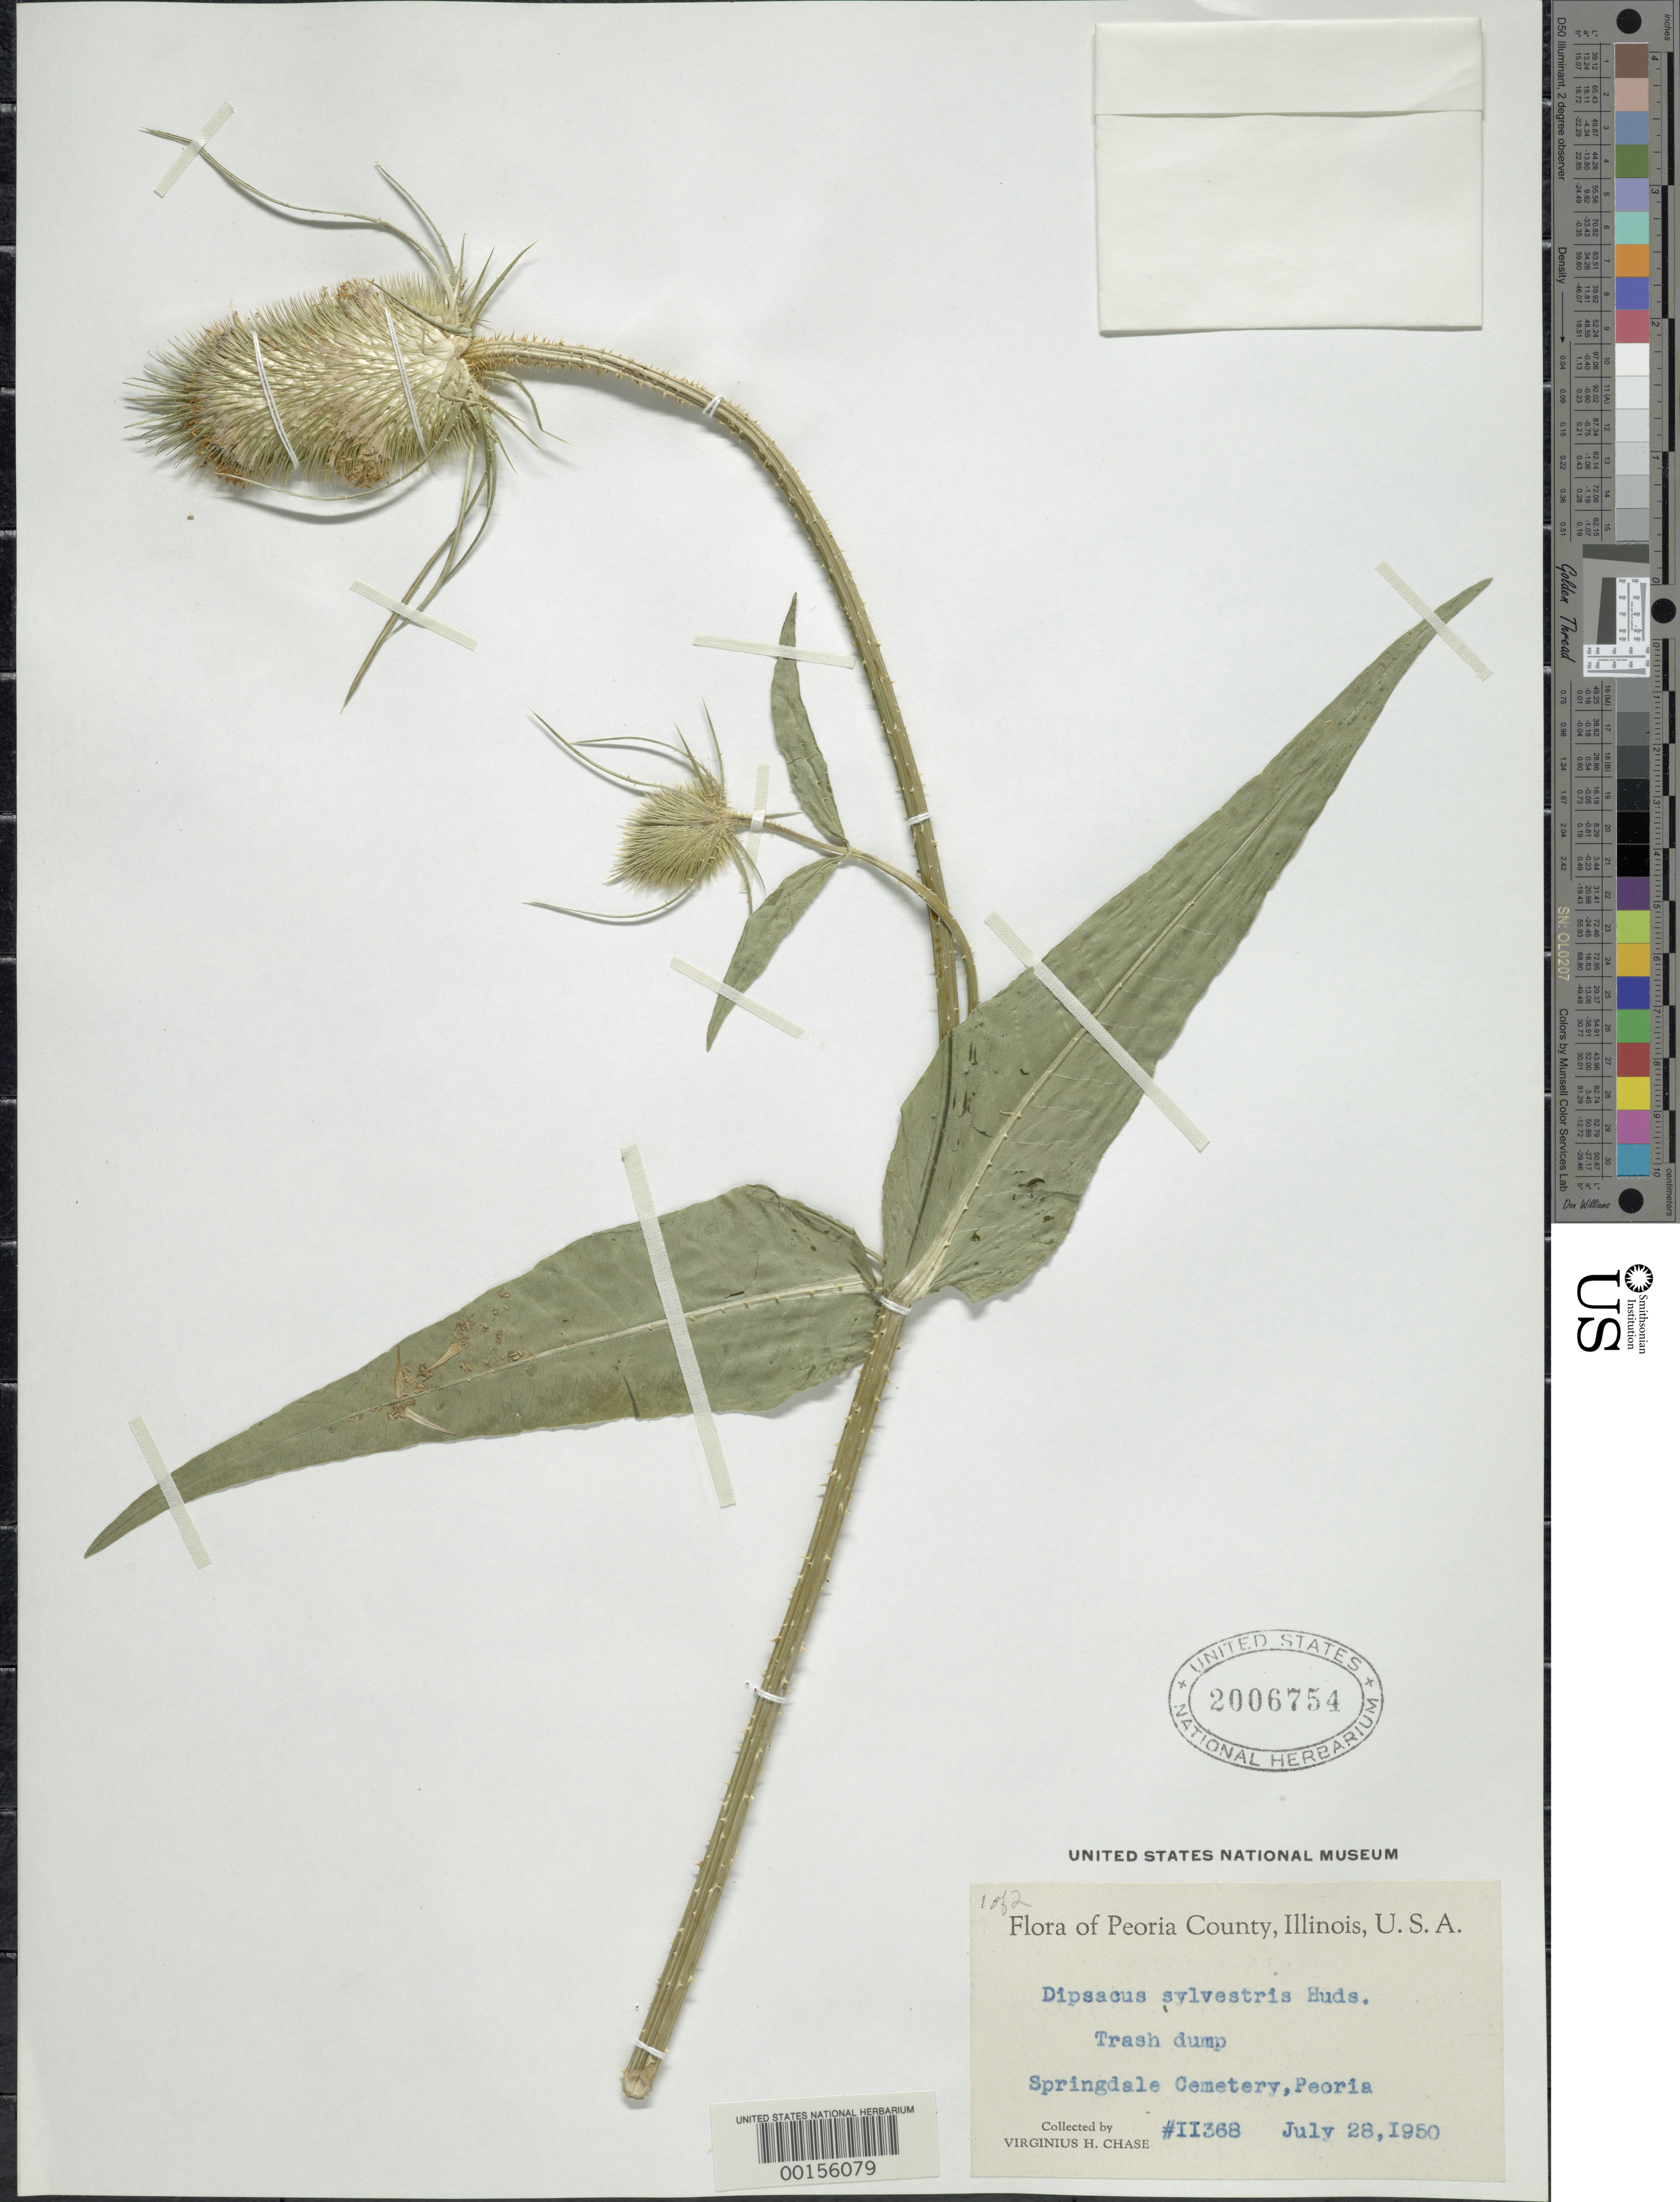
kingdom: Plantae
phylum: Tracheophyta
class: Magnoliopsida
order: Dipsacales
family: Caprifoliaceae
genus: Dipsacus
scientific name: Dipsacus sylvestris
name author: Huds.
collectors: V. H. Chase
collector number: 11368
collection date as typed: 28 Jul 1950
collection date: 1950-07-28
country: United States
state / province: Illinois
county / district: Peoria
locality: Springdale Cemetery, Peoria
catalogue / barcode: US 2006754